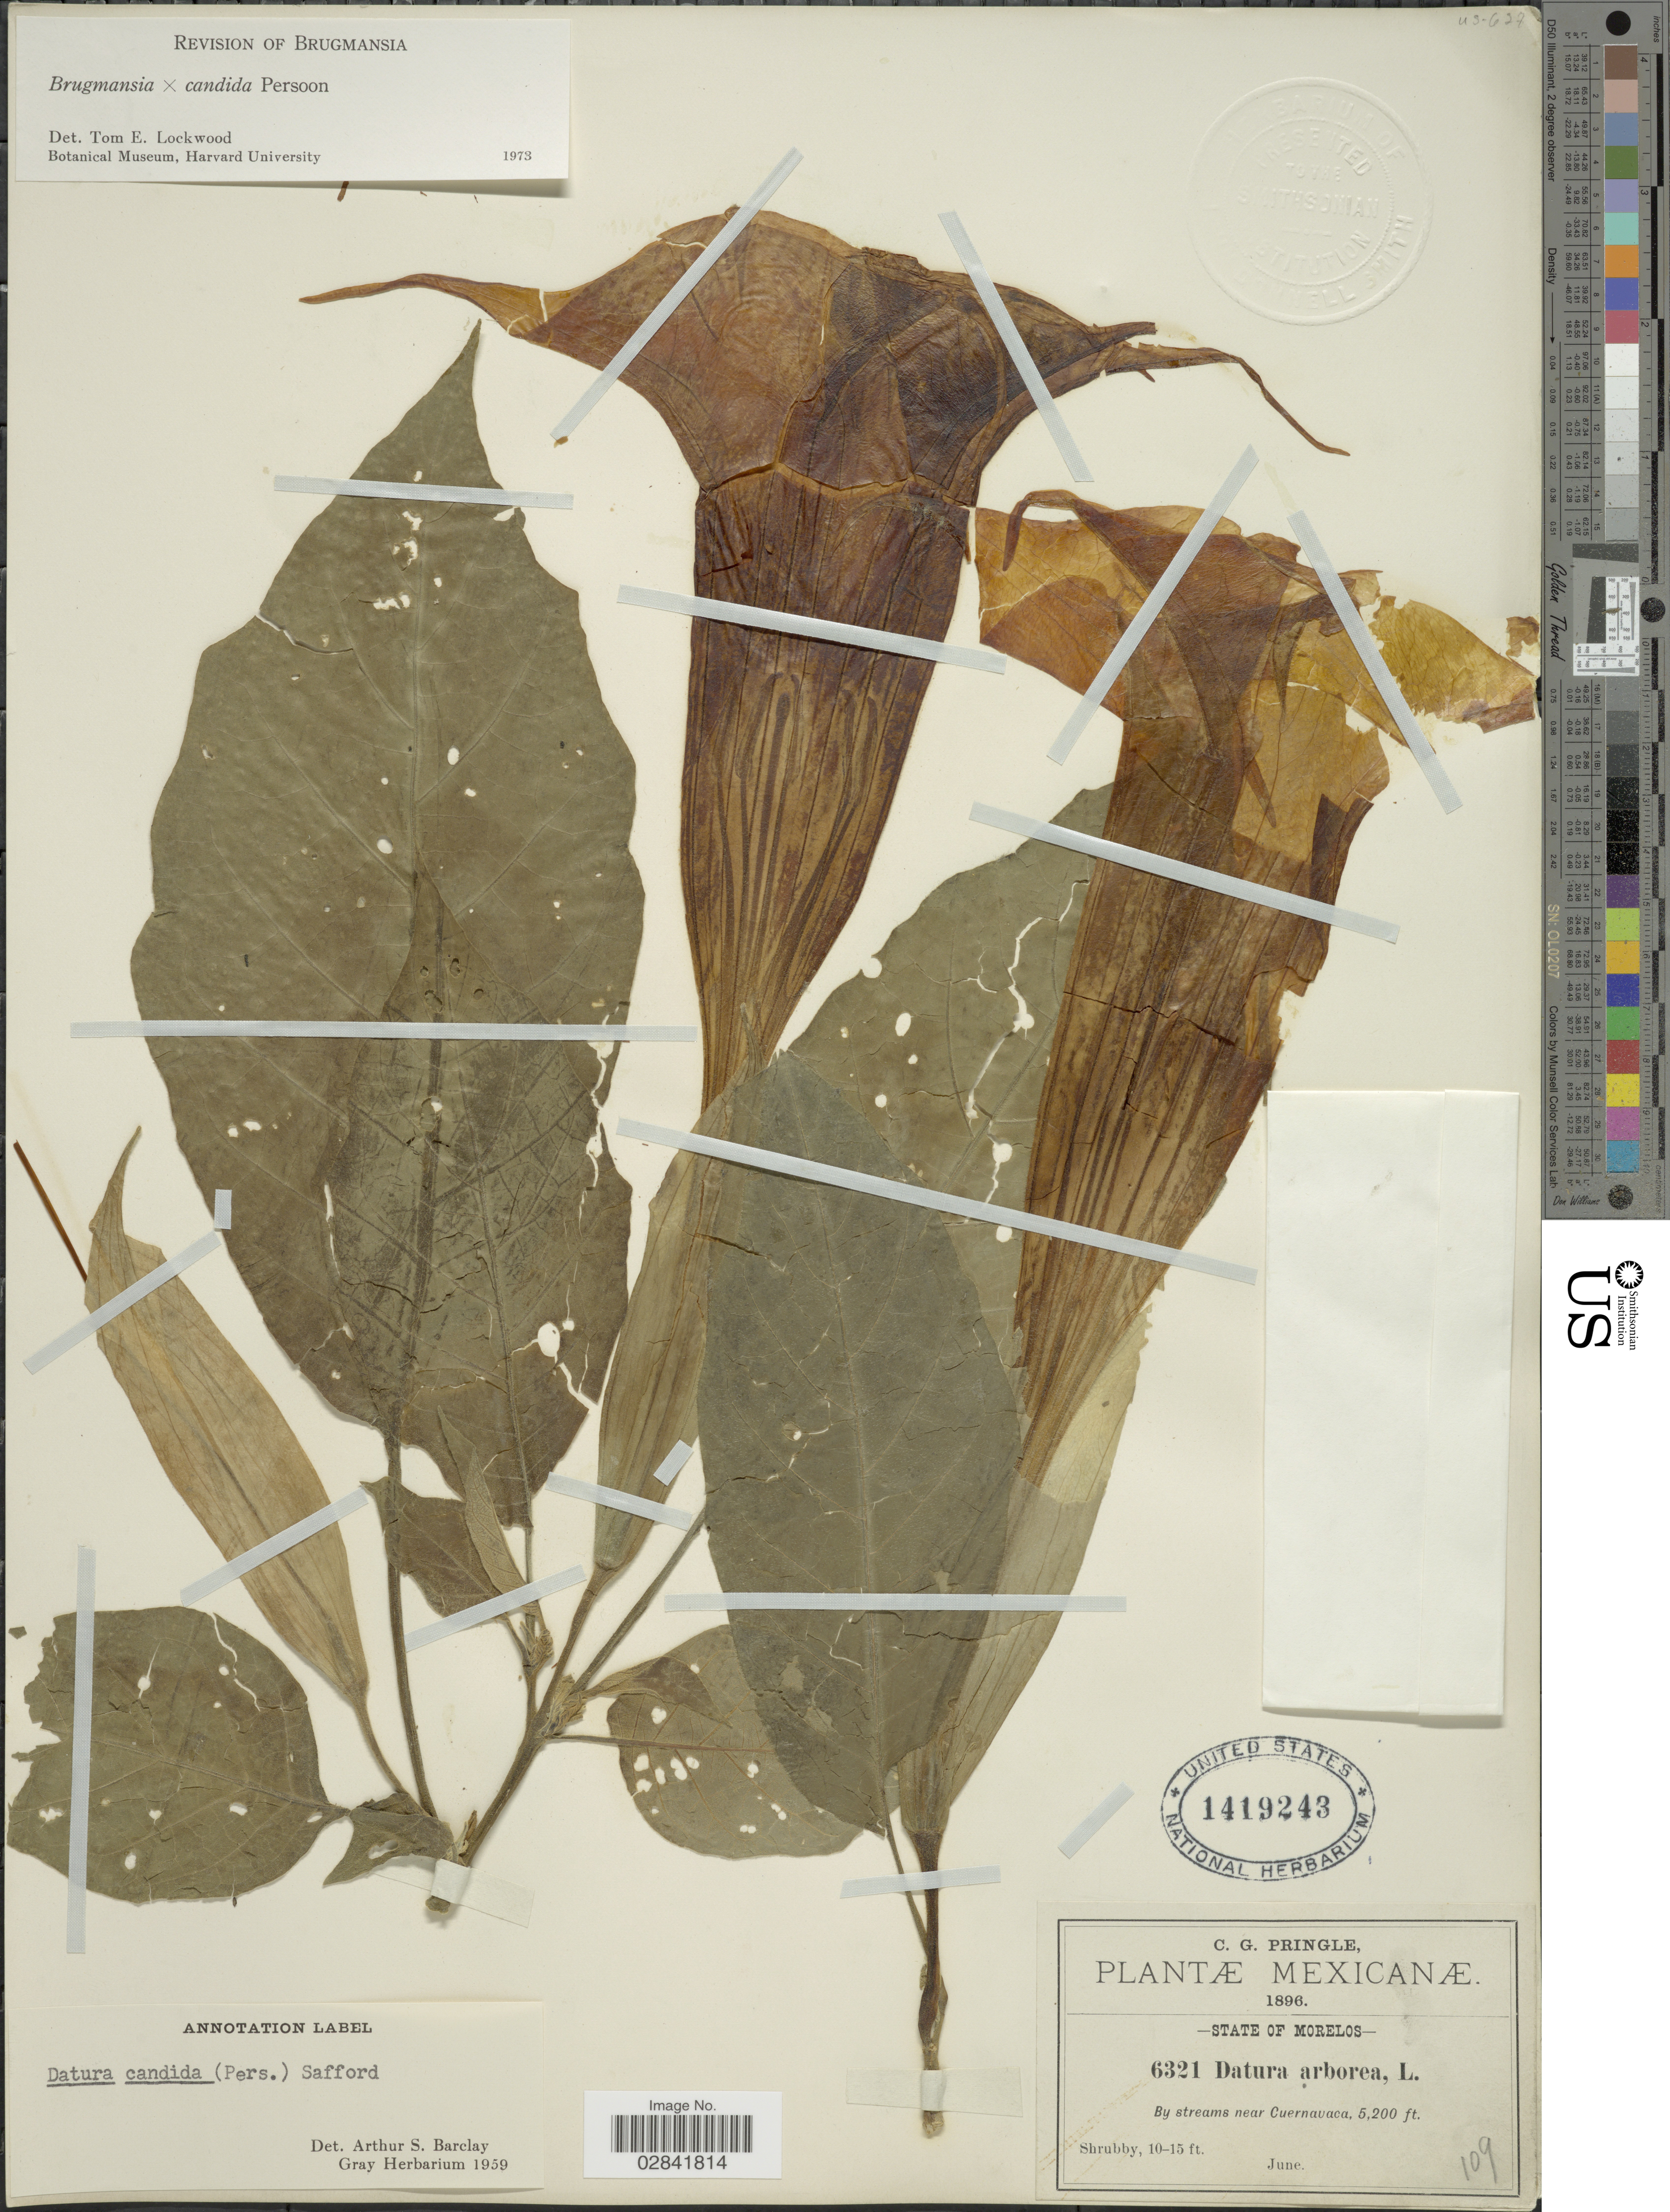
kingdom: Plantae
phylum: Tracheophyta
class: Magnoliopsida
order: Solanales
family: Solanaceae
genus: Brugmansia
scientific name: Brugmansia x candida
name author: Pers.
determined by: Lockwood, T. E.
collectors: C. G. Pringle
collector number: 6321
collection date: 1896-06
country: Mexico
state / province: Morelos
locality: By streams near Cuernavaca.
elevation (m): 1585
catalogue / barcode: US 1419243